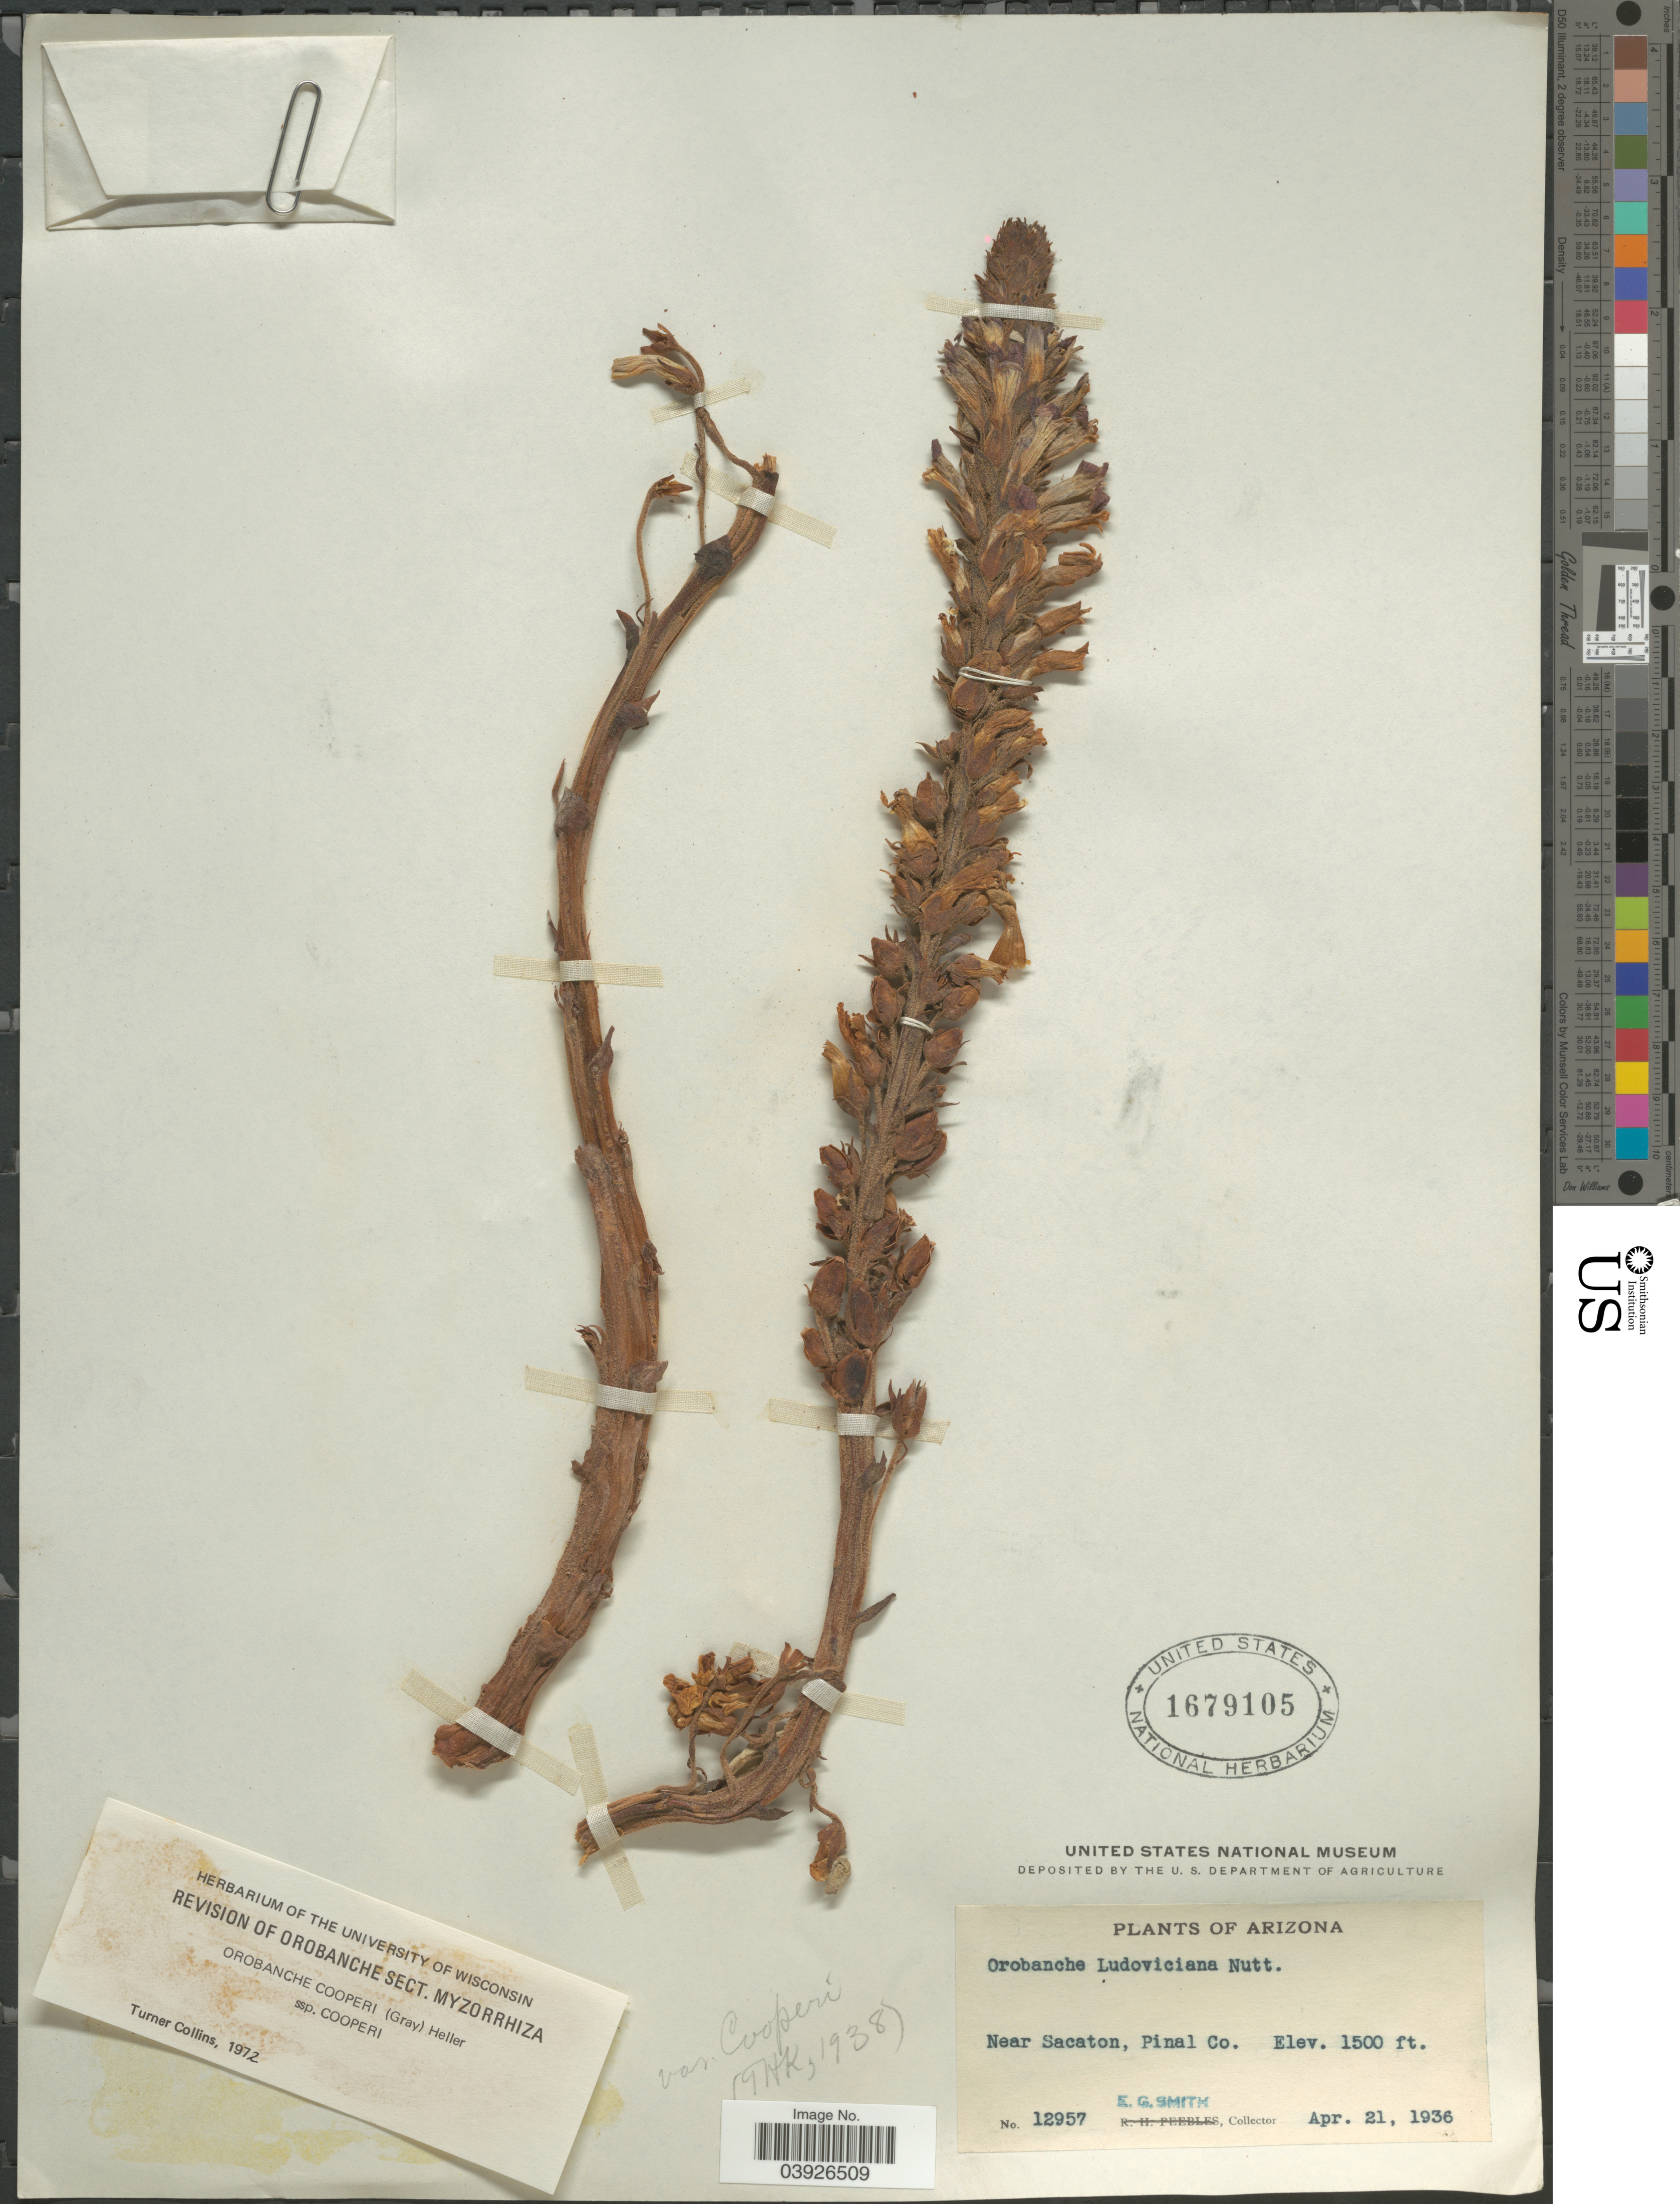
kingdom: Plantae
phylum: Tracheophyta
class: Magnoliopsida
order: Lamiales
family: Orobanchaceae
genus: Orobanche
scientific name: Orobanche cooperi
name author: (A. Gray) Heller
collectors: E. G. Smith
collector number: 12957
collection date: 1936-04-21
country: United States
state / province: Arizona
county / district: Pinal Co.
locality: Near Sacaton.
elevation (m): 457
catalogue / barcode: US 1679105